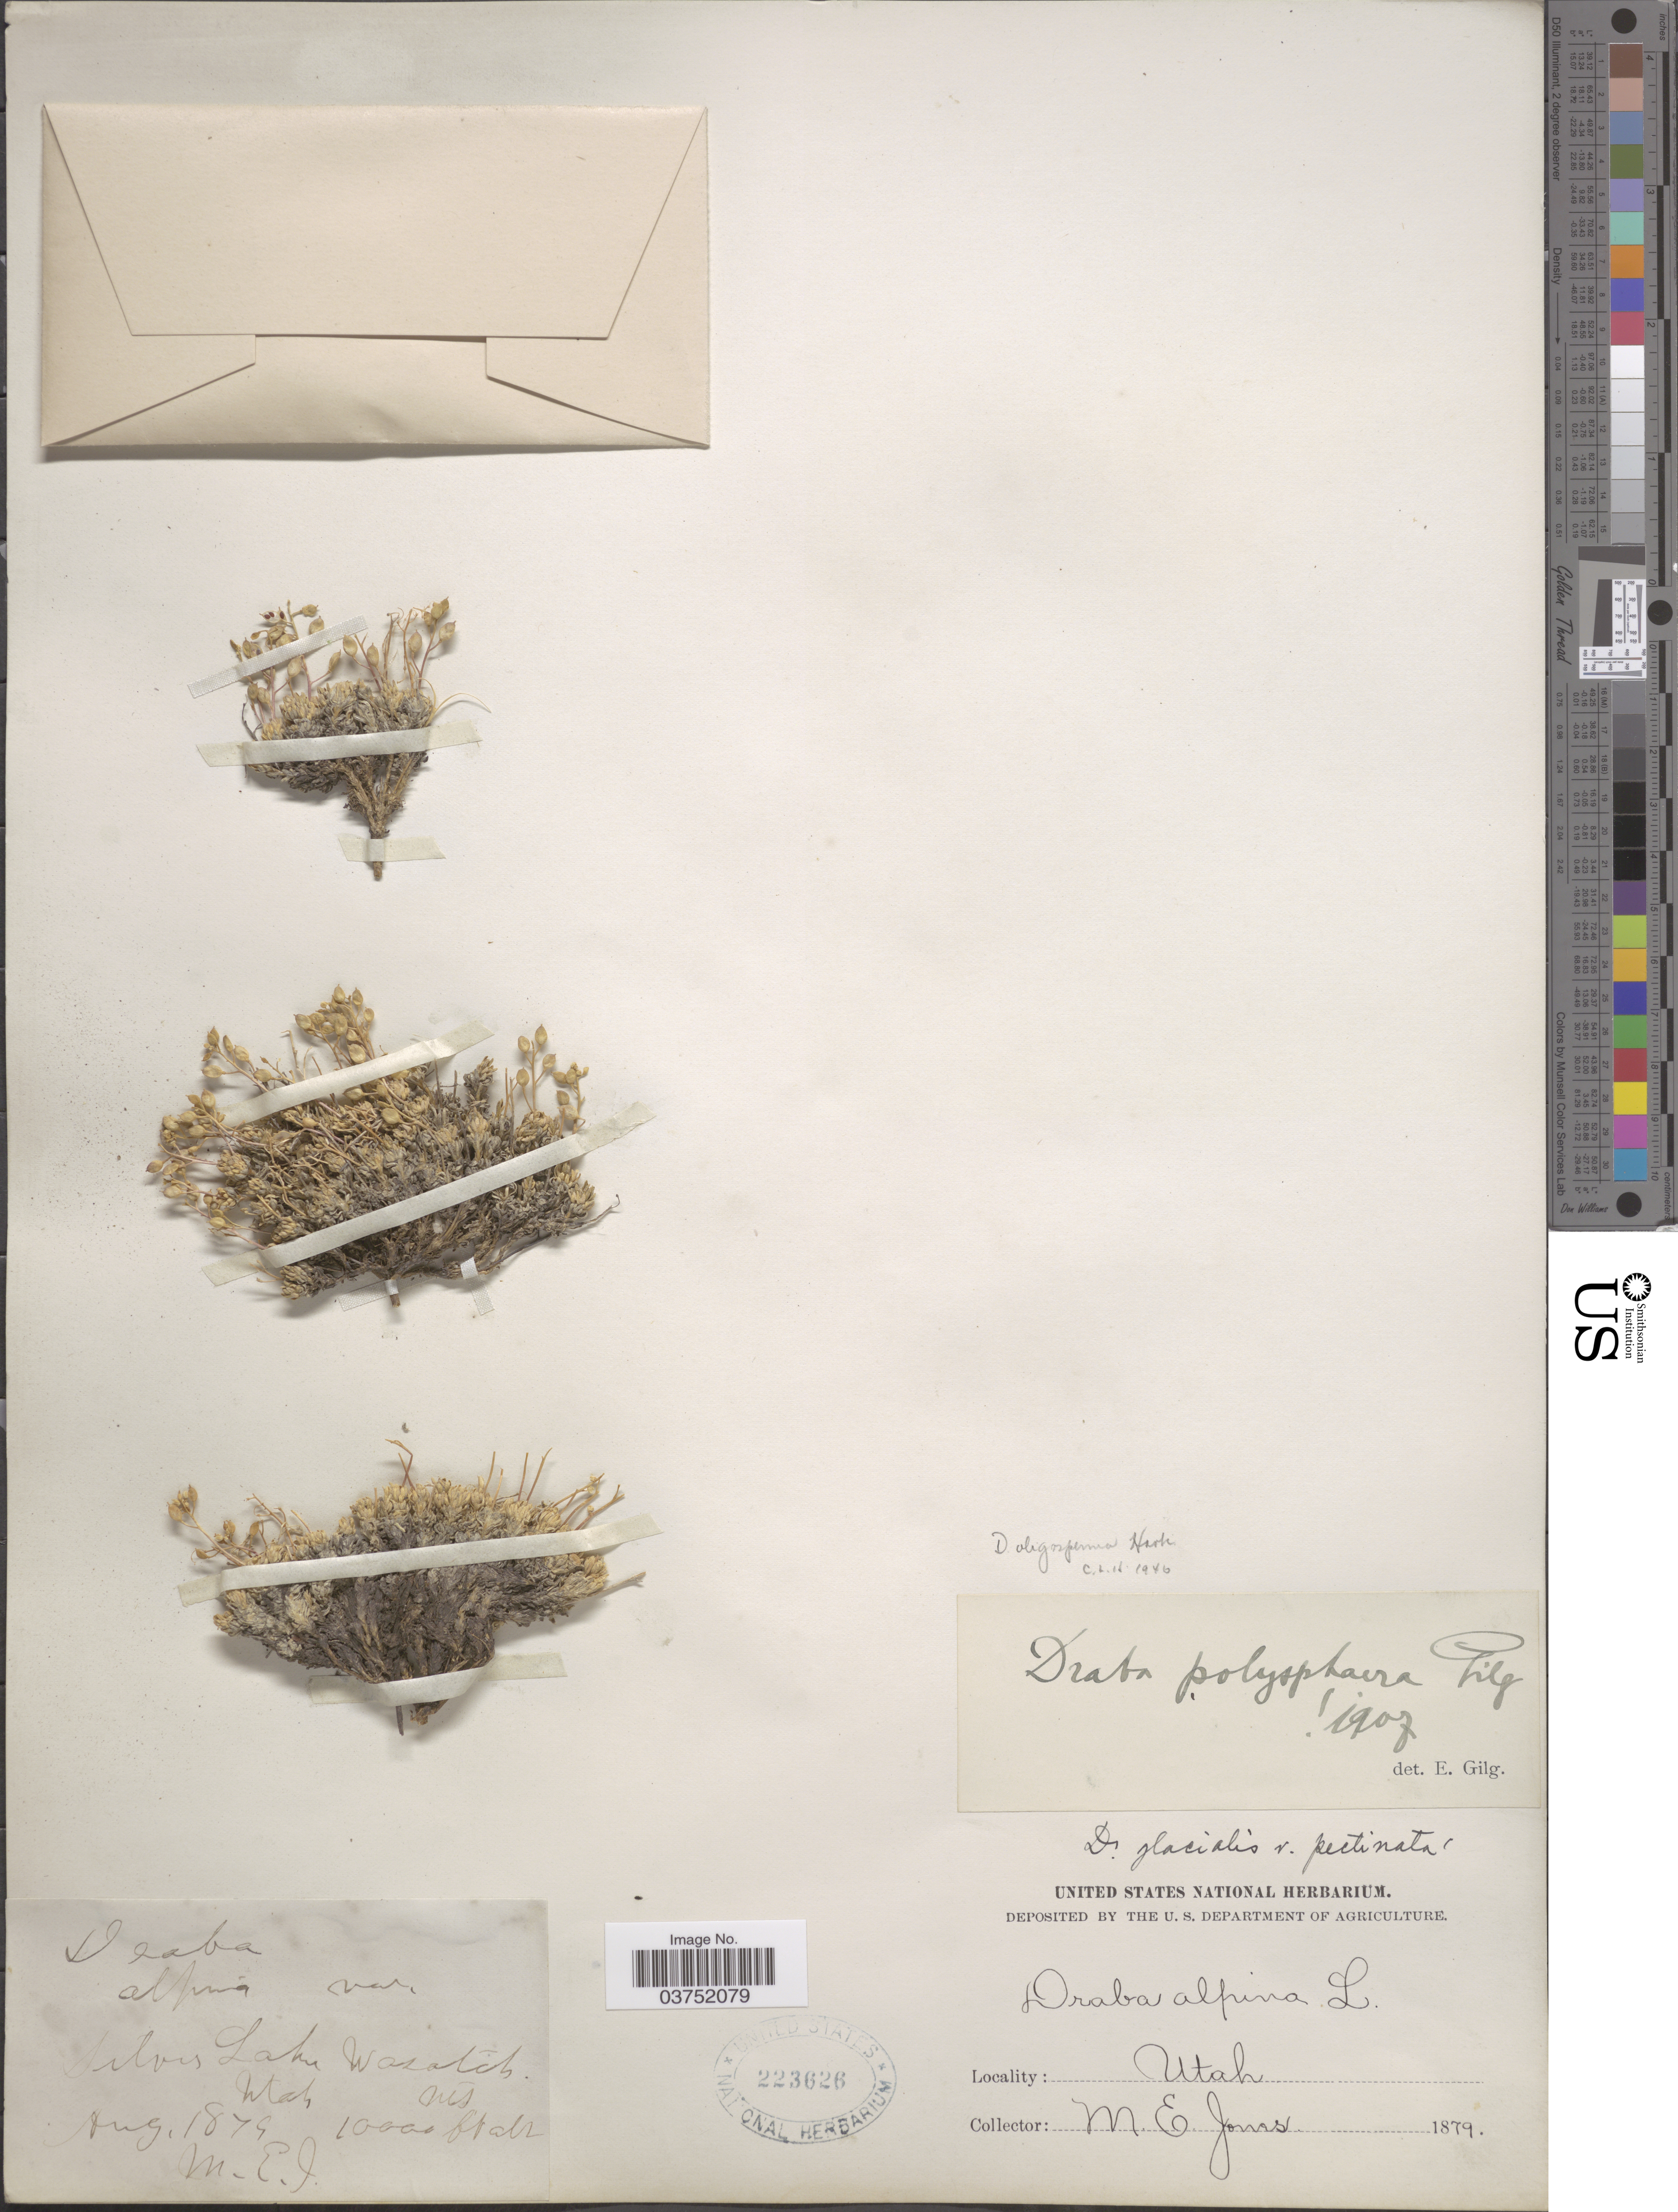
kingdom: Plantae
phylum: Tracheophyta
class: Magnoliopsida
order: Brassicales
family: Brassicaceae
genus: Draba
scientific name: Draba oligosperma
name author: Hook.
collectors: M. E. Jones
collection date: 1879-08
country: United States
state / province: Utah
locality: Silver Lake Wasatch.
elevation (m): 3048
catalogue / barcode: US 223626